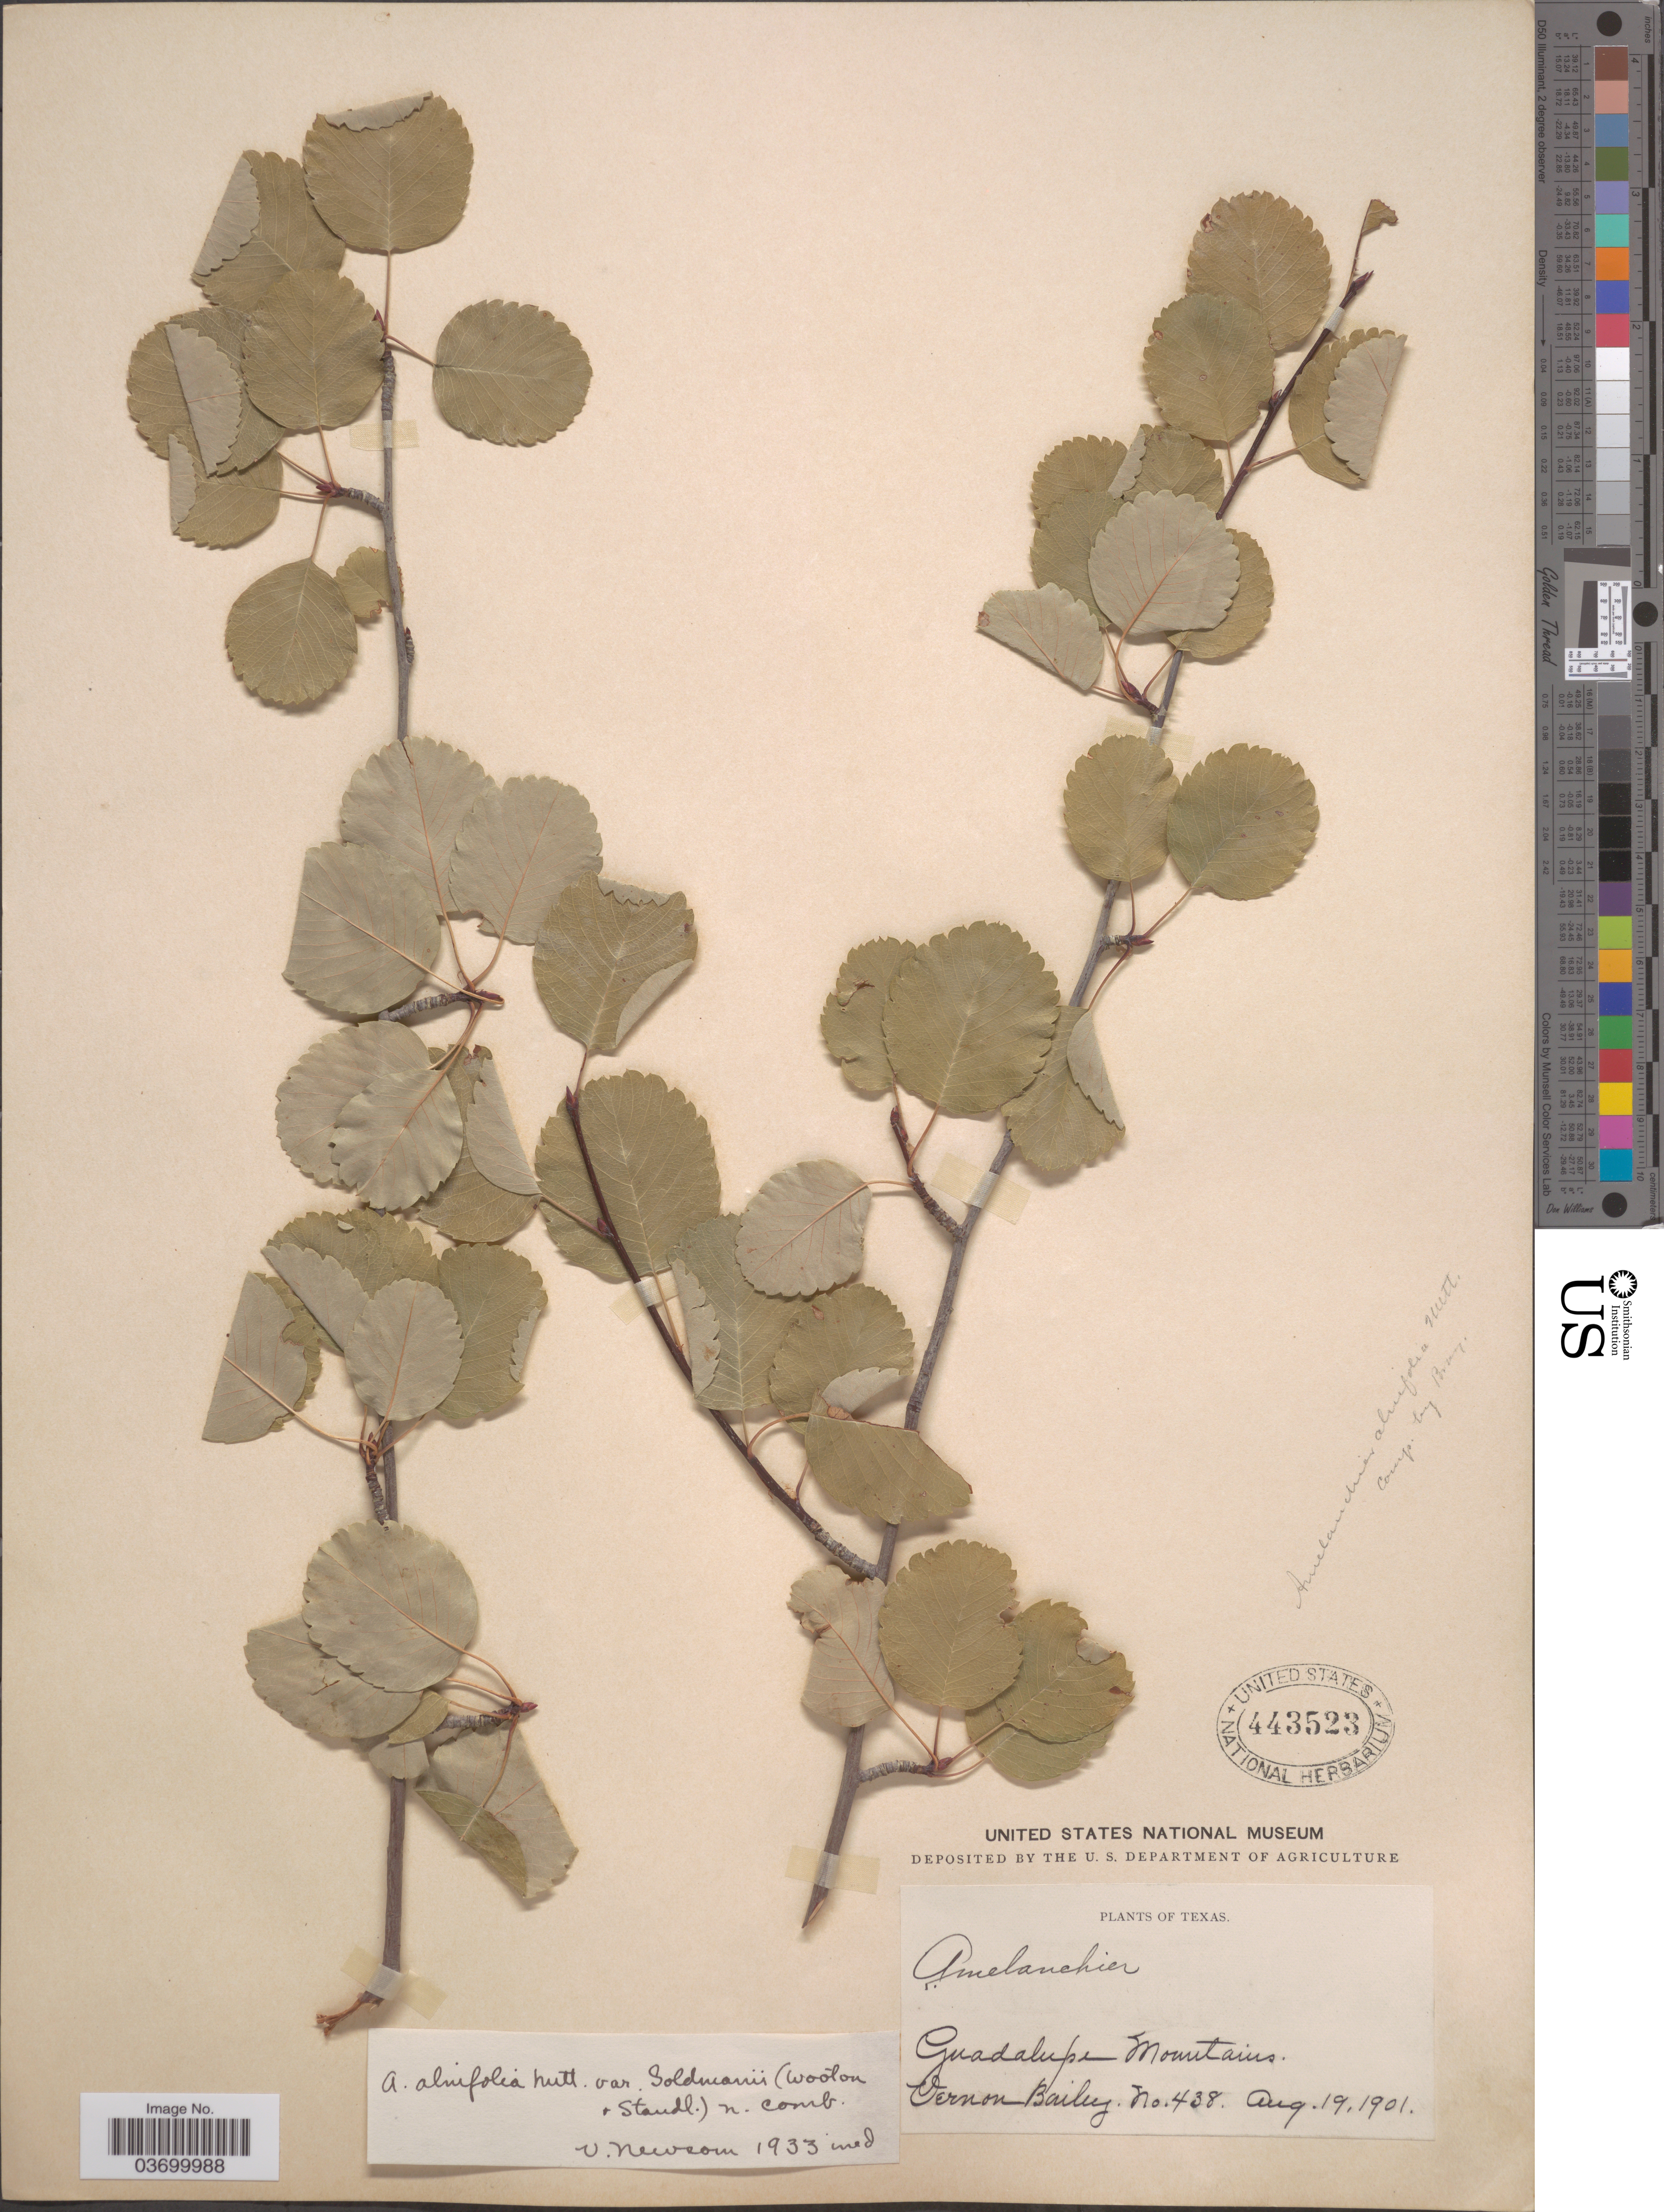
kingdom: Plantae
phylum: Tracheophyta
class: Magnoliopsida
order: Rosales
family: Rosaceae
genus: Amelanchier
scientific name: Amelanchier alnifolia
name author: (Nutt.) Nutt. ex M. Roem.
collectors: V. O. Bailey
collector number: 438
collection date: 1901-08-19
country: United States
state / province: Texas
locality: Guadelupe Mountains.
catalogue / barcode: US 443523